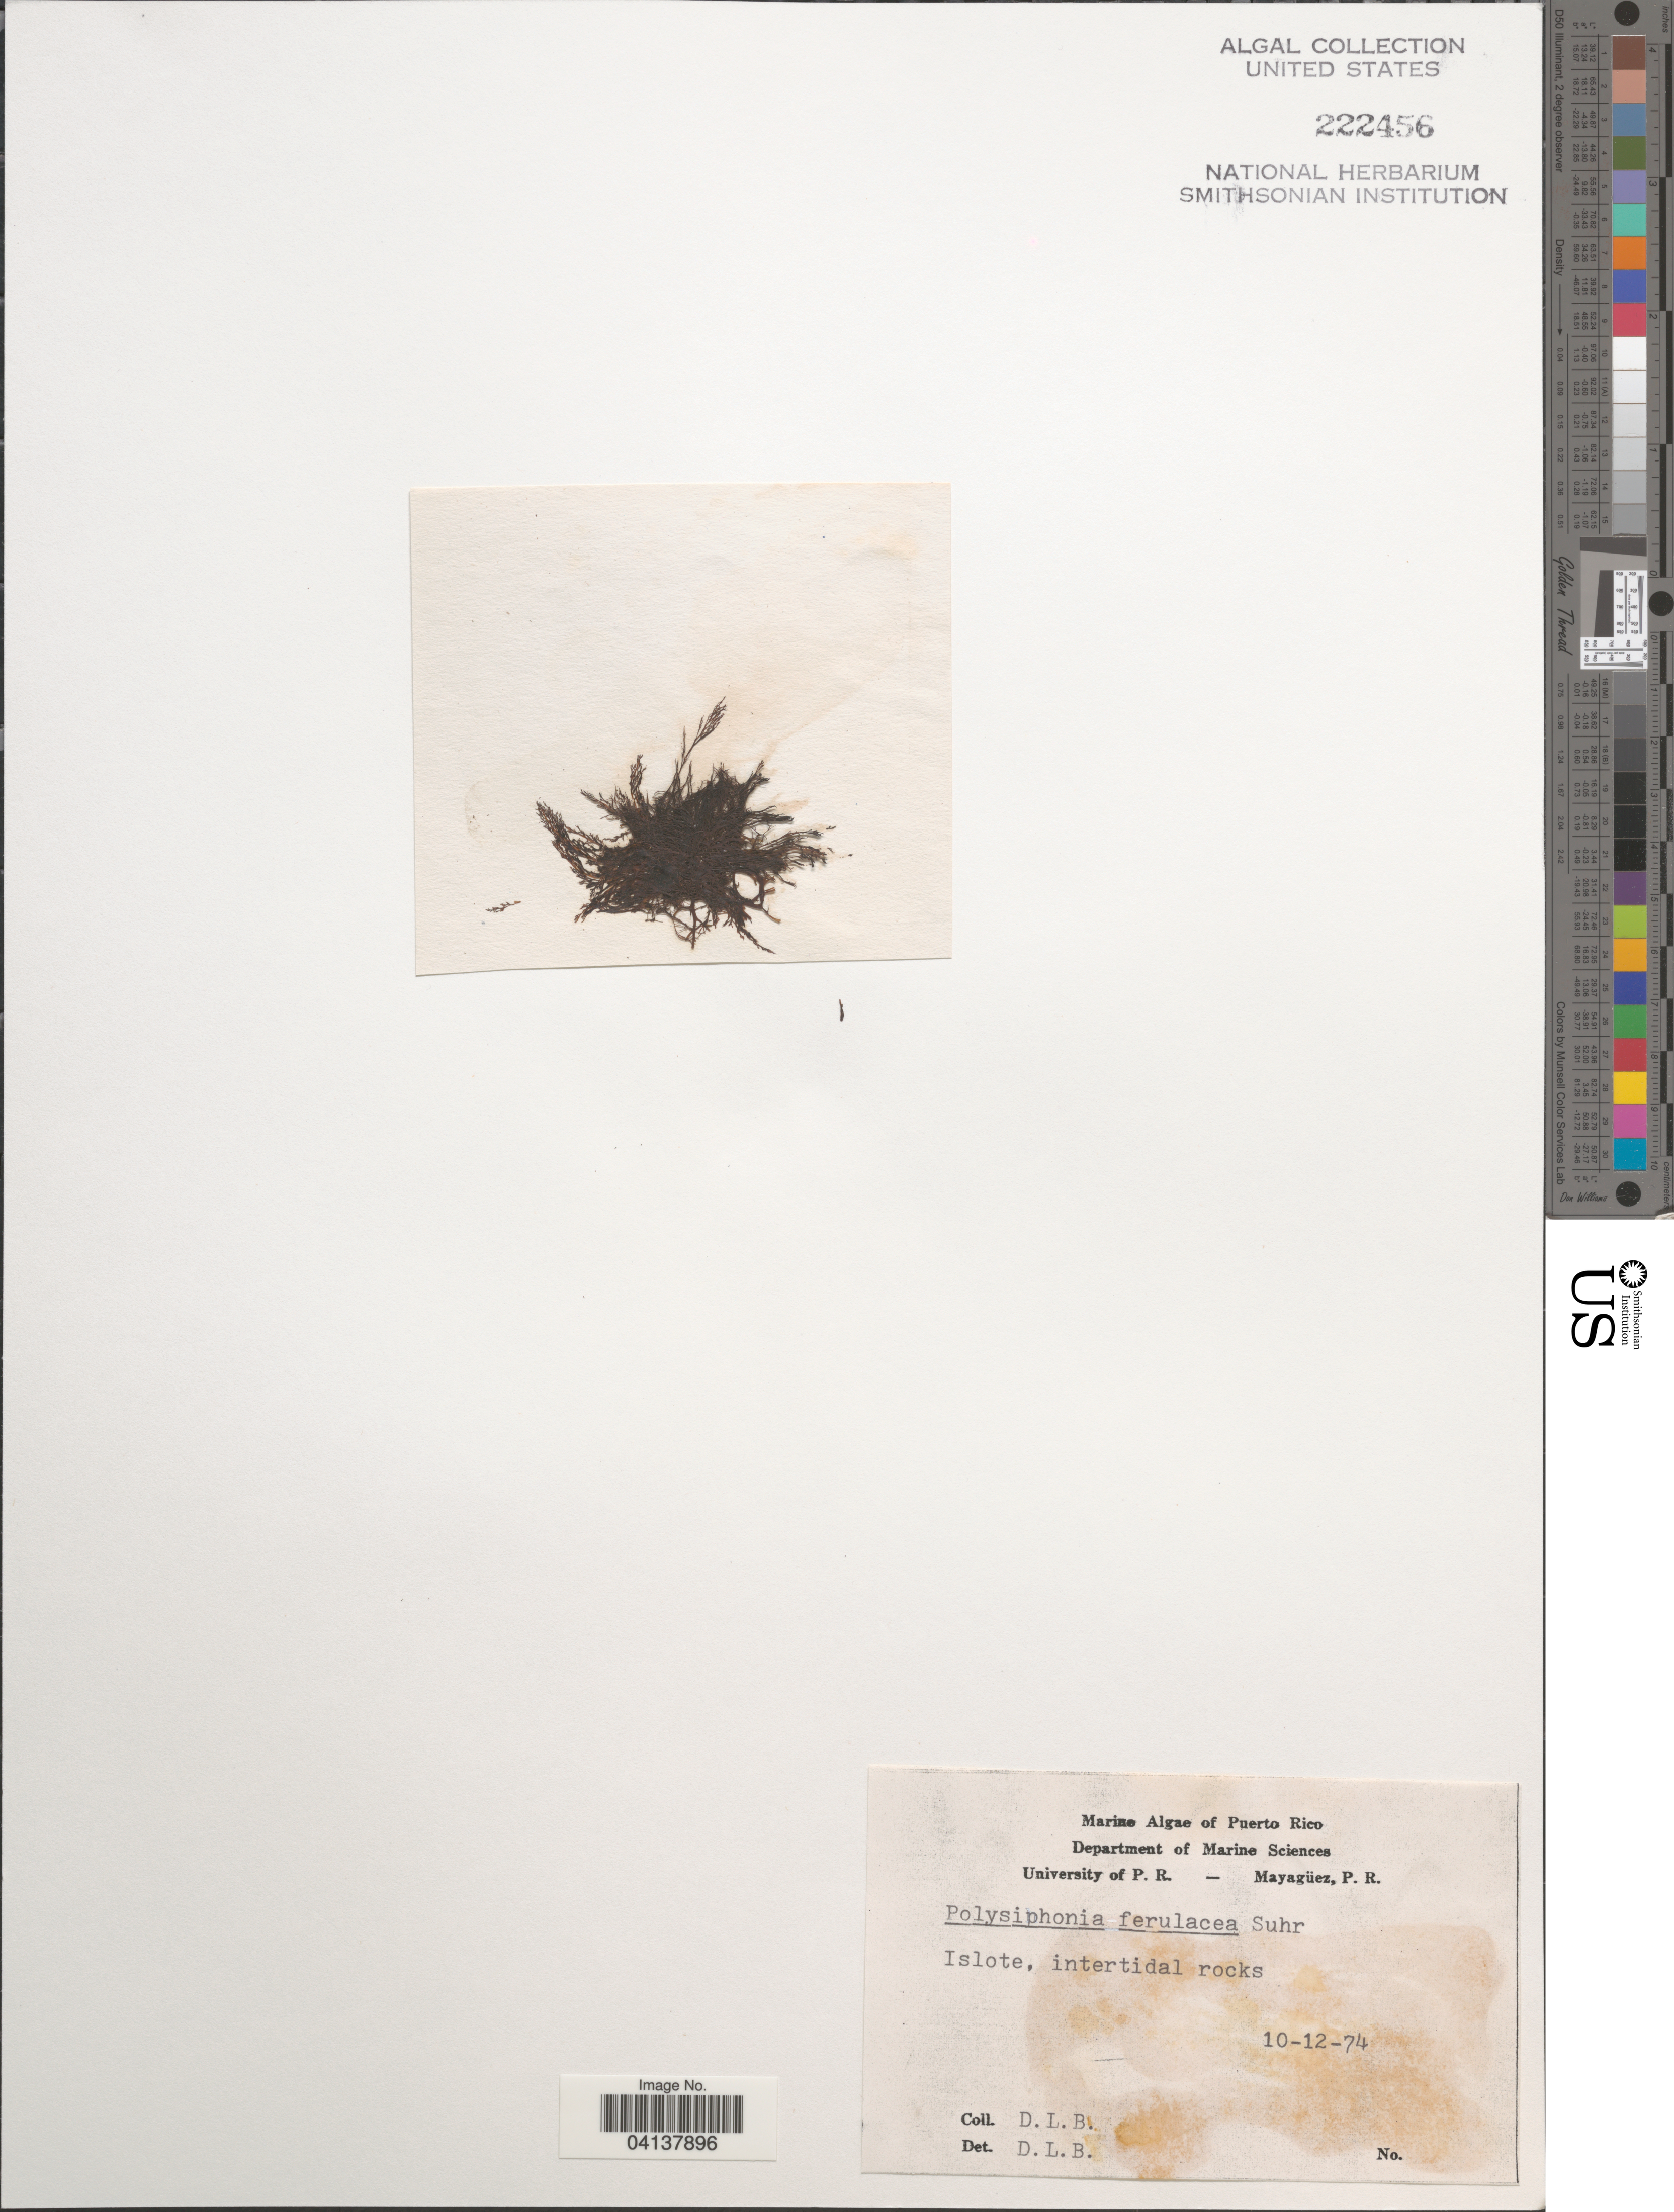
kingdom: Plantae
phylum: Rhodophyta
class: Florideophyceae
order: Ceramiales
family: Rhodomelaceae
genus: Melanothamnus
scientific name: Melanothamnus ferulaceus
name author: (Suhr ex J. Agardh) Diaz-Tapia & Maggs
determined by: Algae name updating Project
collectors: D. L. B.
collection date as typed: Transcribed d/m/y: 10/12/74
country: Puerto Rico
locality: Islote, intertidal rocks.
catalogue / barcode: US 222456